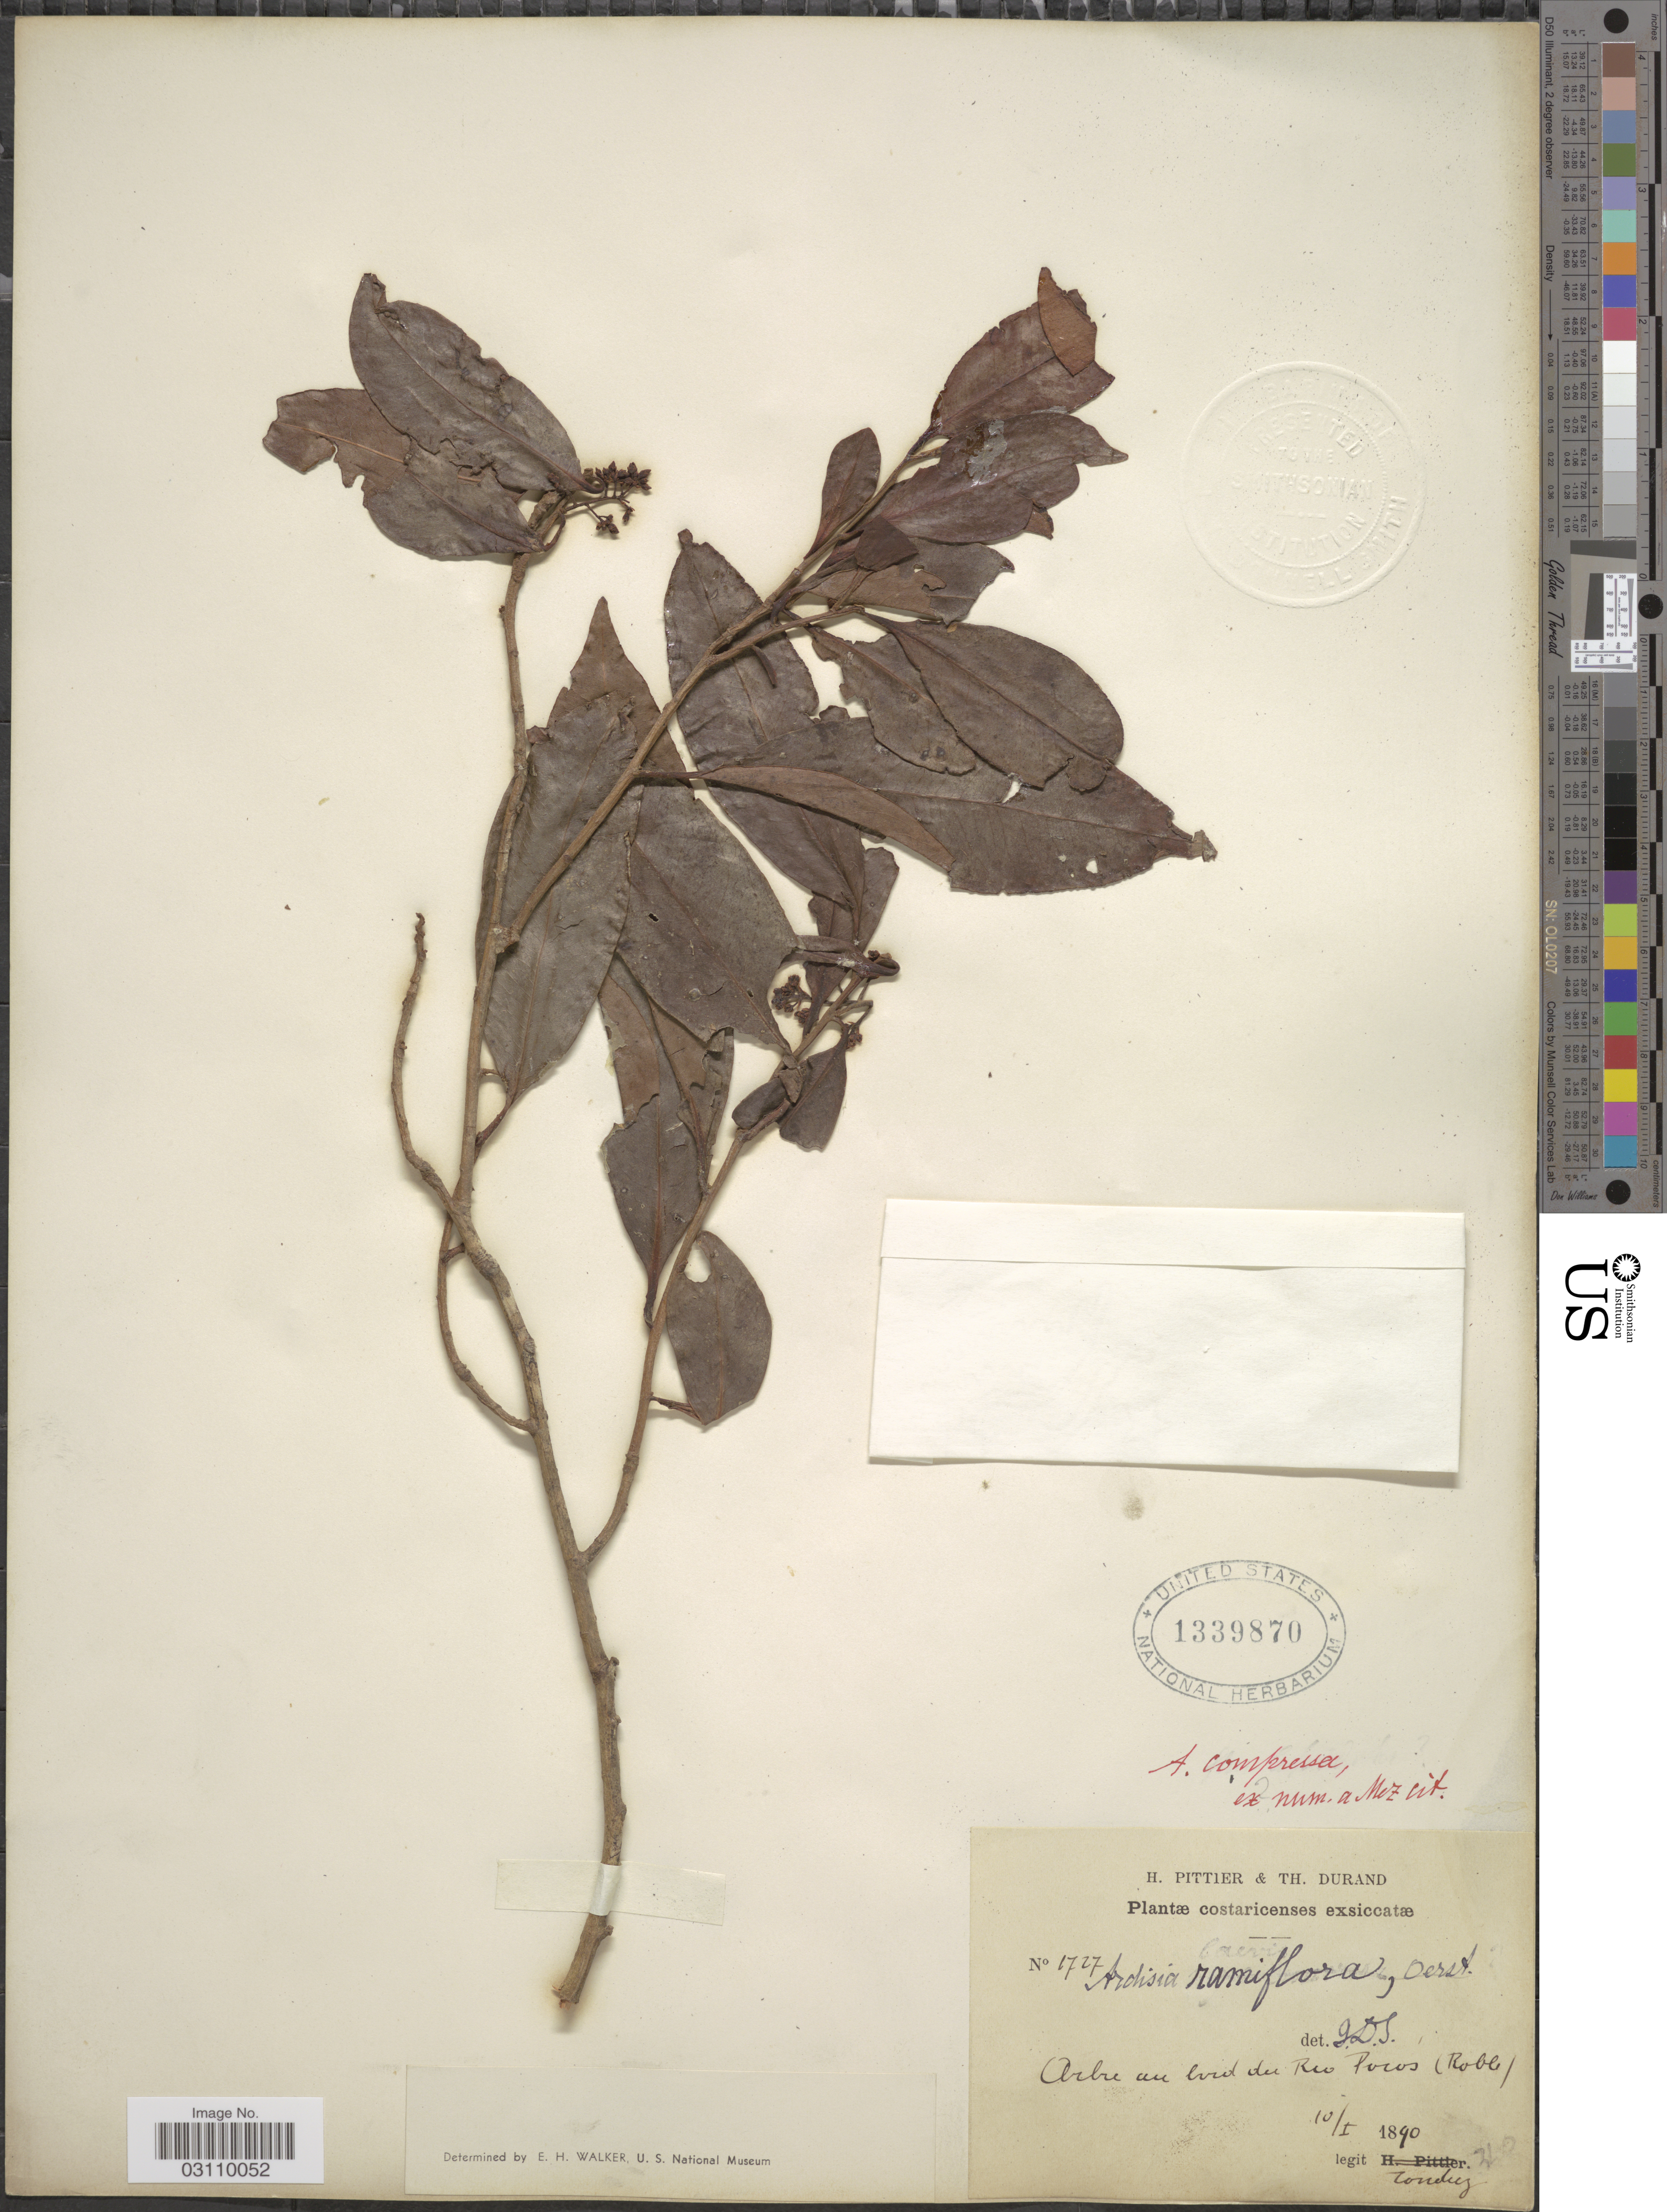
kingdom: Plantae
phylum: Tracheophyta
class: Magnoliopsida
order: Ericales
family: Primulaceae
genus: Ardisia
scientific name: Ardisia compressa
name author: Kunth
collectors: Tonduz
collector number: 1727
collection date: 1890-01-10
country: Costa Rica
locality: Costaricenses. Arbre au bord du Rio Pocos (Roble).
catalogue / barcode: US 1339870